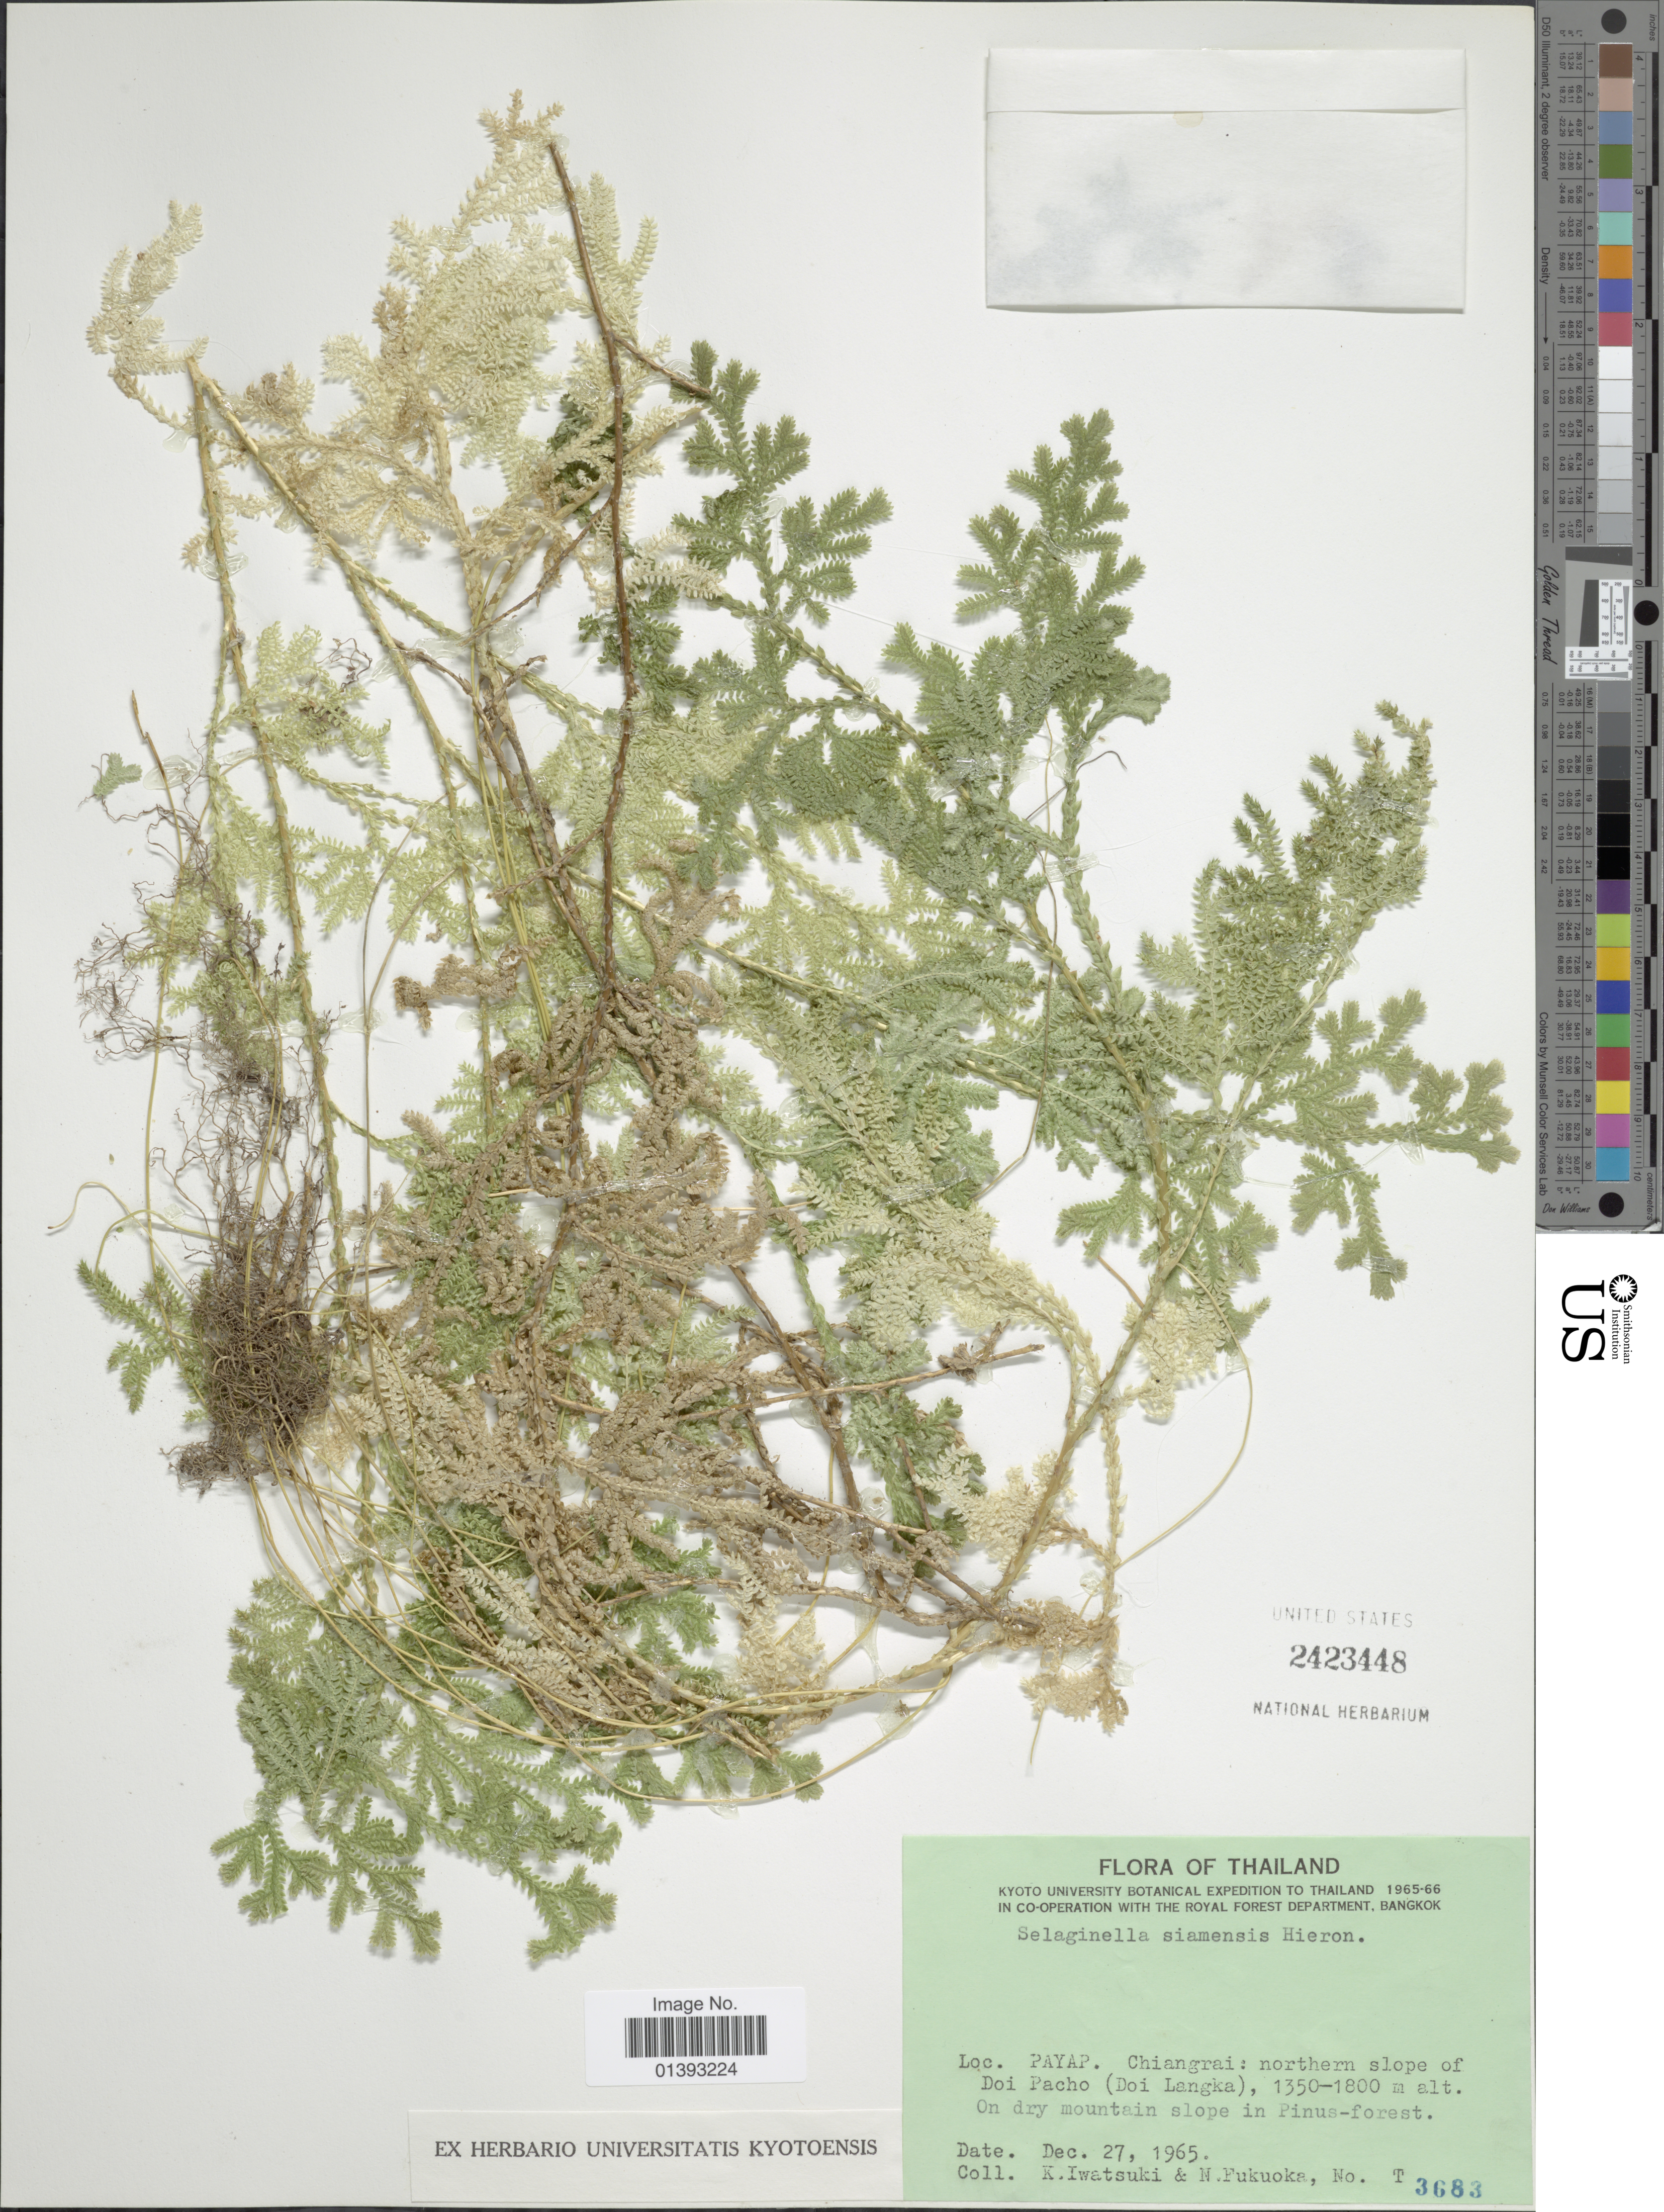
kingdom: Plantae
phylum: Tracheophyta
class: Lycopodiopsida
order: Selaginellales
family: Selaginellaceae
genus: Selaginella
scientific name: Selaginella siamensis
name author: Hieron.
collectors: K. Iwatsuki & N. Fukuoka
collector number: T3683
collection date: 1965-12-27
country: Thailand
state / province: Chiang Rai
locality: Payap: Northern slope of Doi Pacho(Doi Langka), on dry mountain slope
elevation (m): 1350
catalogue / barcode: US 2423448